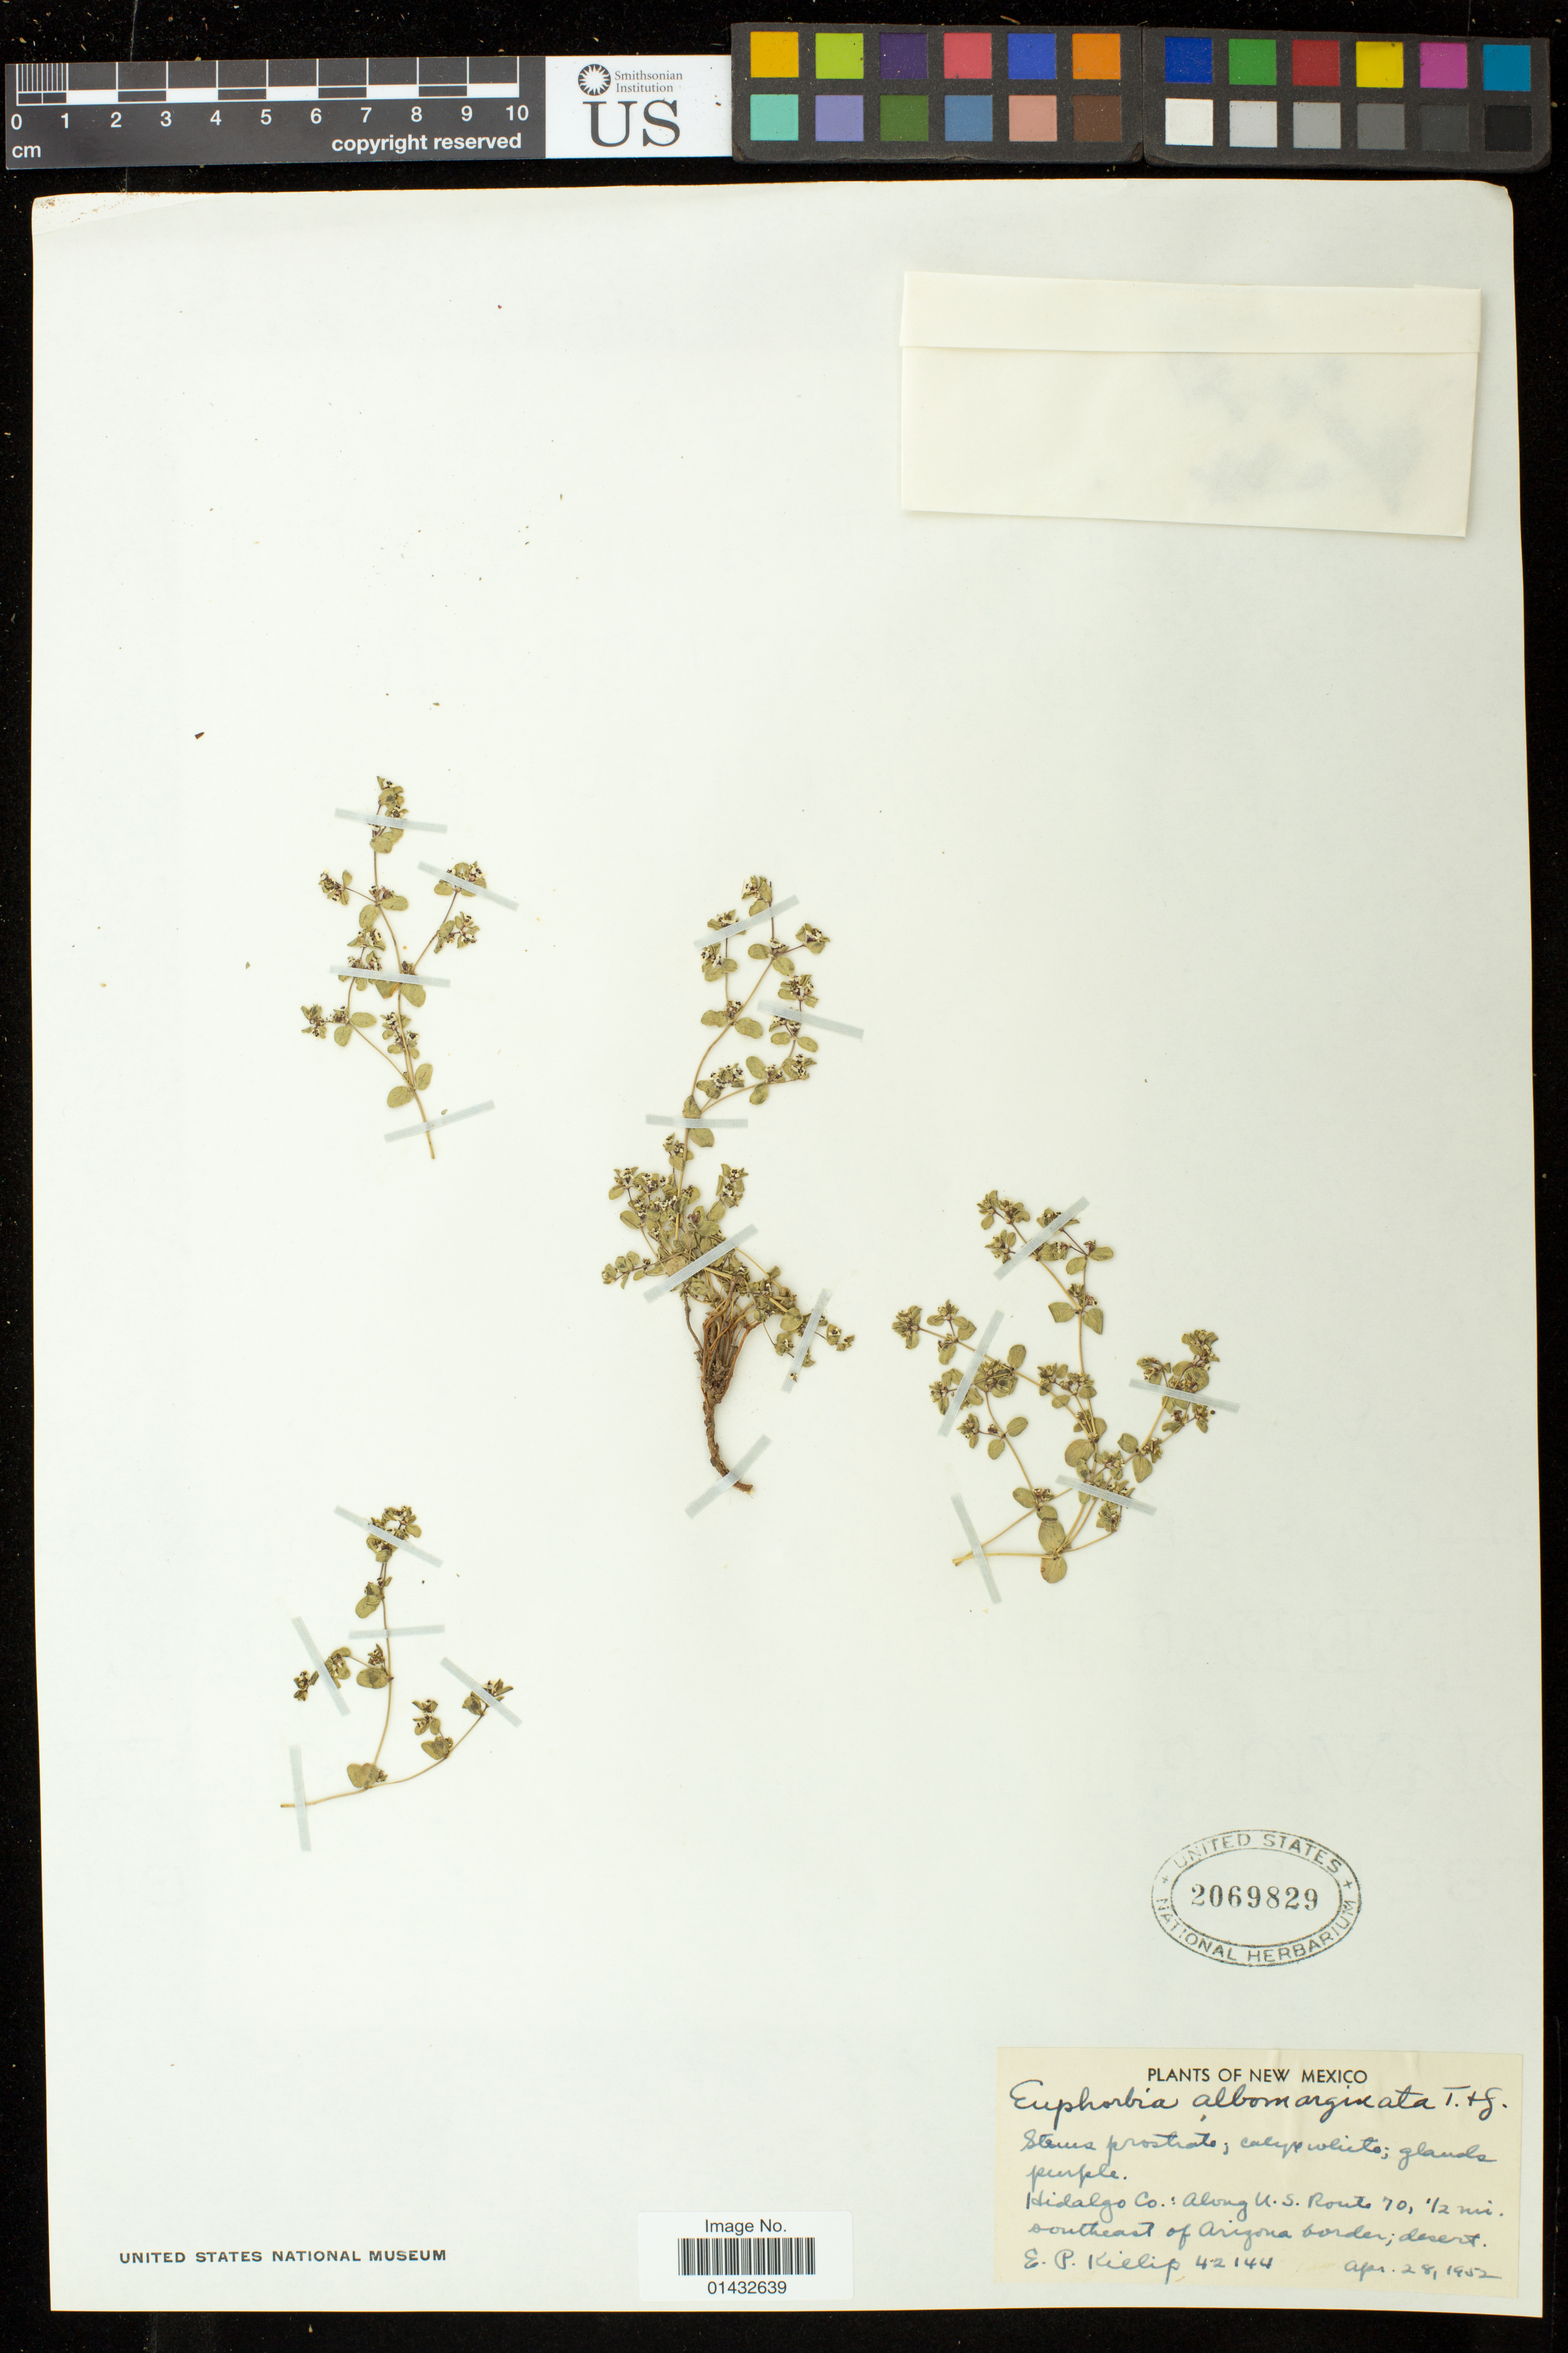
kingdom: Plantae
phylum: Tracheophyta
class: Magnoliopsida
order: Malpighiales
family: Euphorbiaceae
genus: Euphorbia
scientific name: Euphorbia albomarginata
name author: Torr. & A. Gray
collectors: E. P. Killip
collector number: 42144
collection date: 1952-04-28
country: United States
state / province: New Mexico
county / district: Hidalgo Country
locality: Along U.S. Route 70, 1/2 mi. southeast of Arizona border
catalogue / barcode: US 2069829